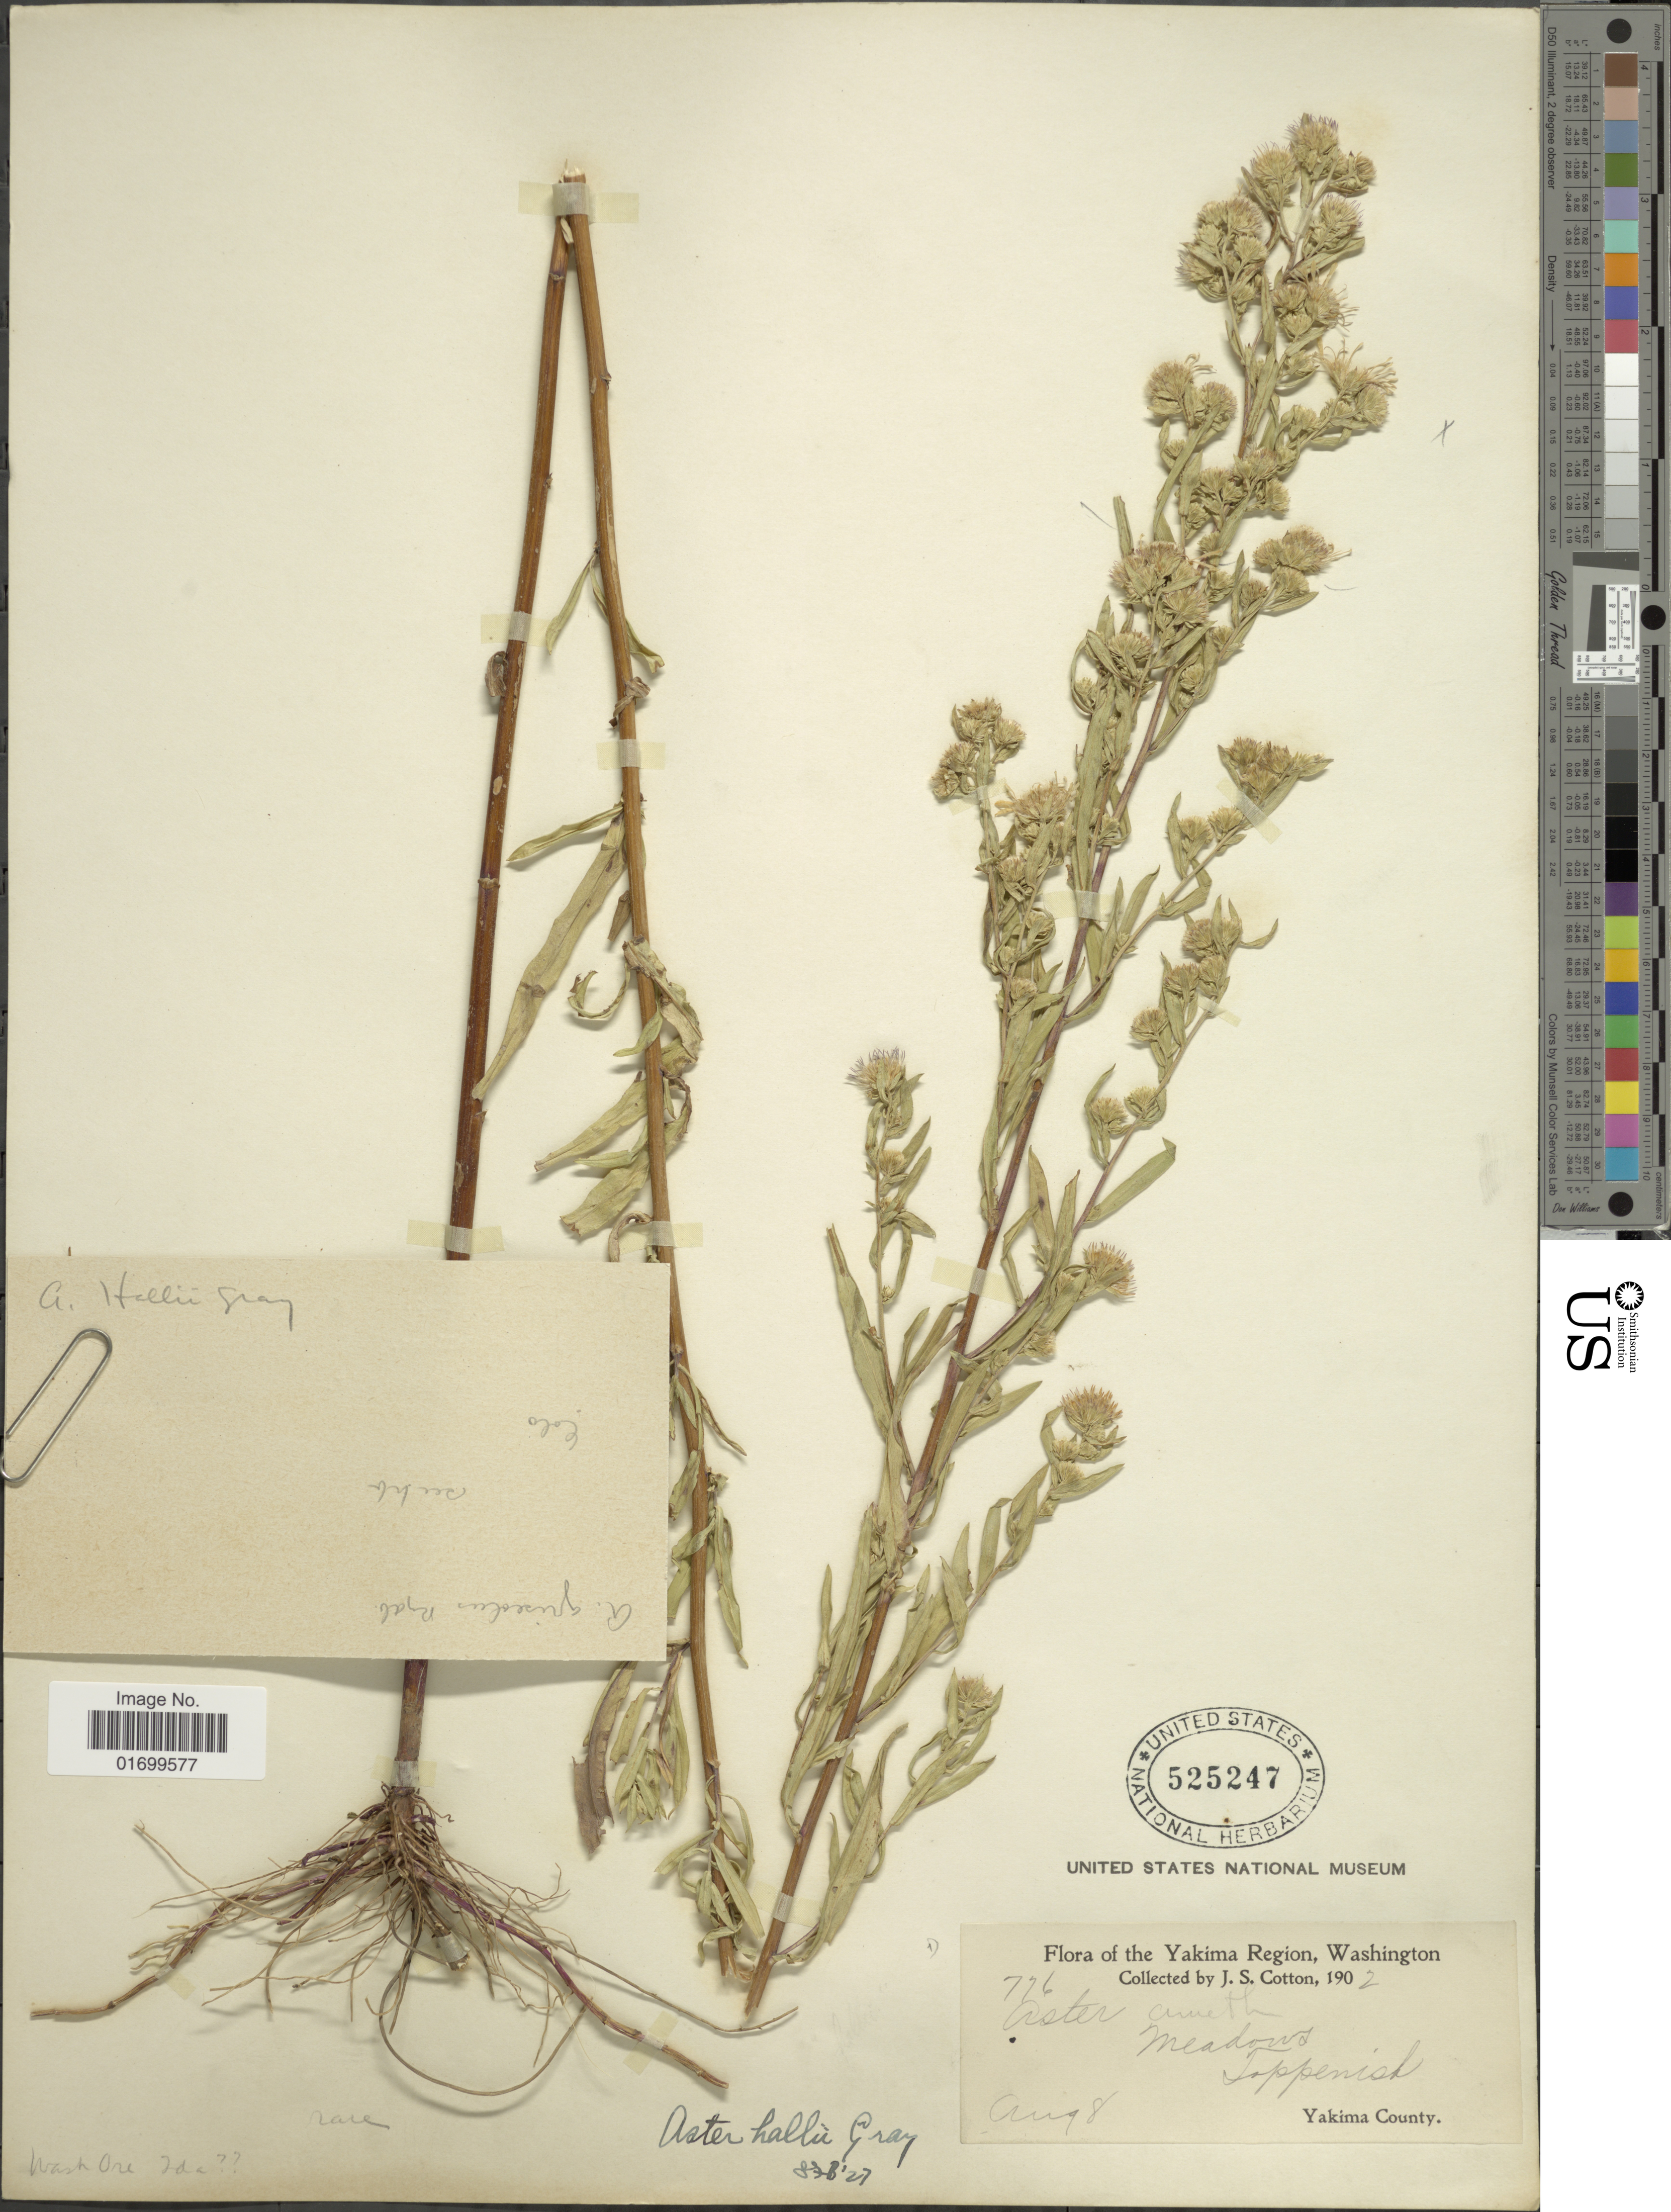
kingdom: Plantae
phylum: Tracheophyta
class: Magnoliopsida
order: Asterales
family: Asteraceae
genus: Symphyotrichum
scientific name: Symphyotrichum hallii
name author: (A. Gray) G.L. Nesom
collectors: J. S. Cotton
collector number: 776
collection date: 1902-08-08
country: United States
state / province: Washington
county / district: Yakima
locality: Yakima Region, meadows, Toppenish.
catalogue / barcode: US 525247